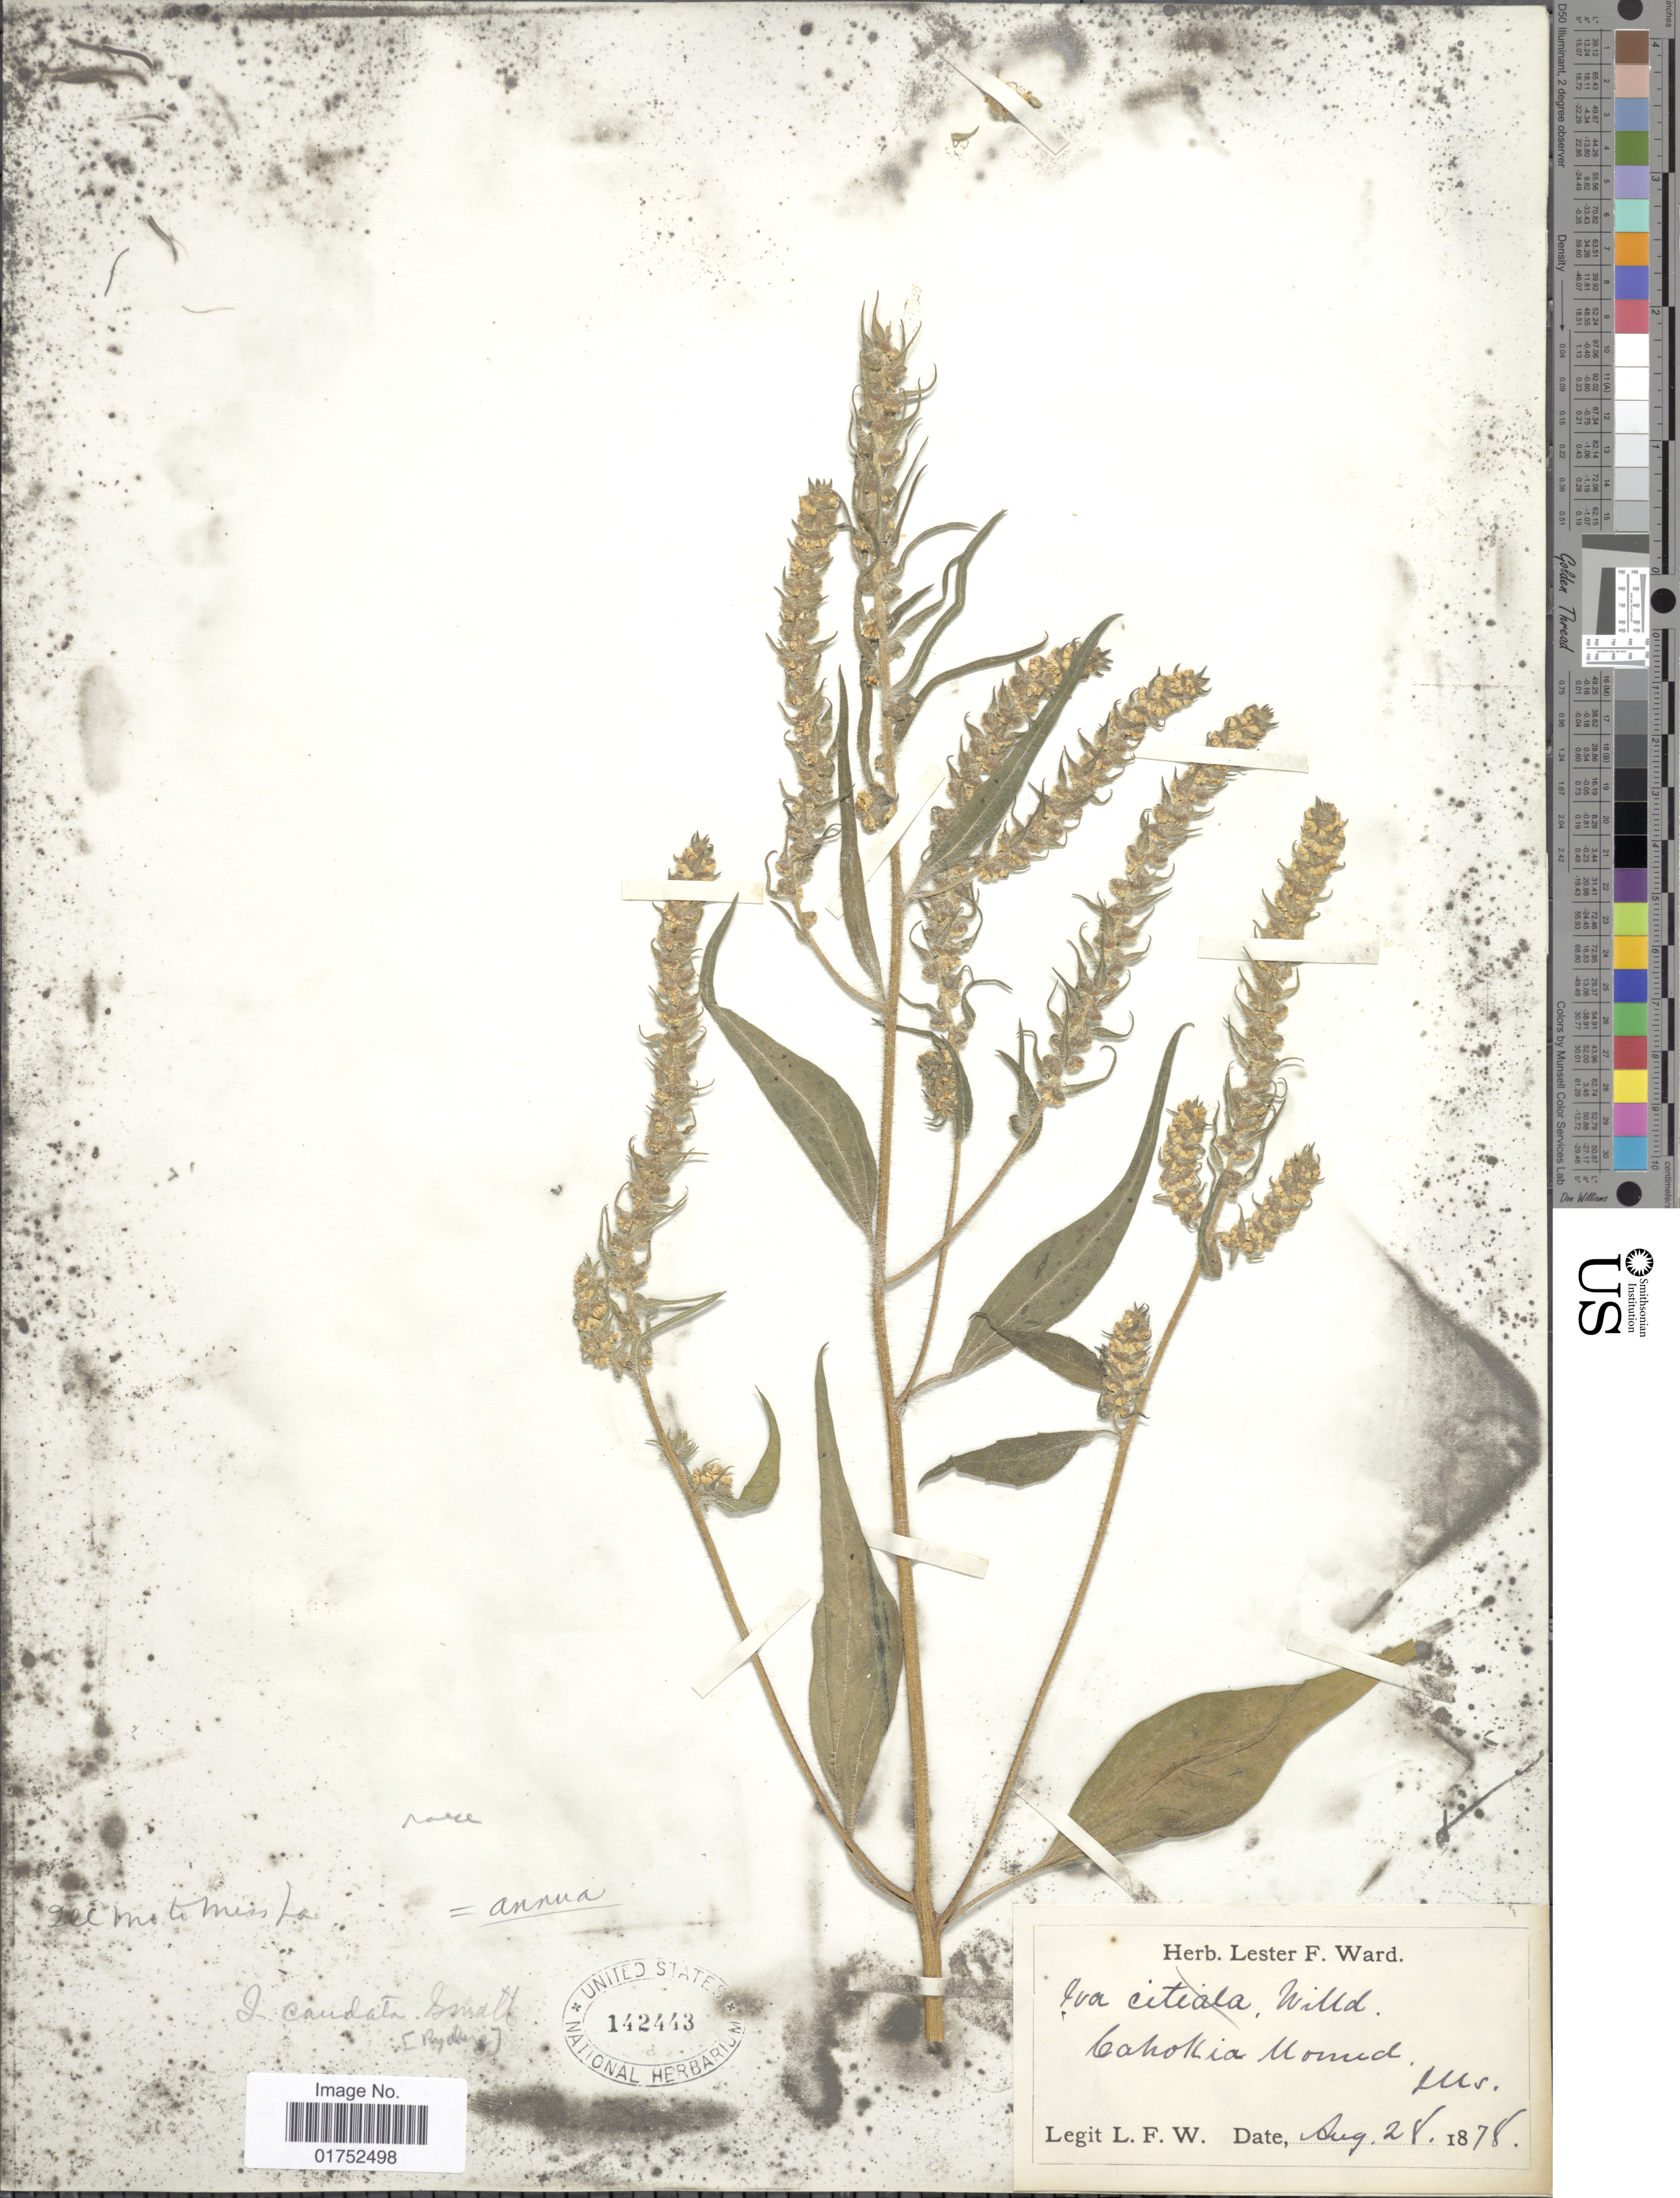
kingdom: Plantae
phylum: Tracheophyta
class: Magnoliopsida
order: Asterales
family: Asteraceae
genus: Iva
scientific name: Iva annua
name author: L.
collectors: L. F. Ward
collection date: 1878-08-28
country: United States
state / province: Illinois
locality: Cahokia Mounds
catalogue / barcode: US 142443